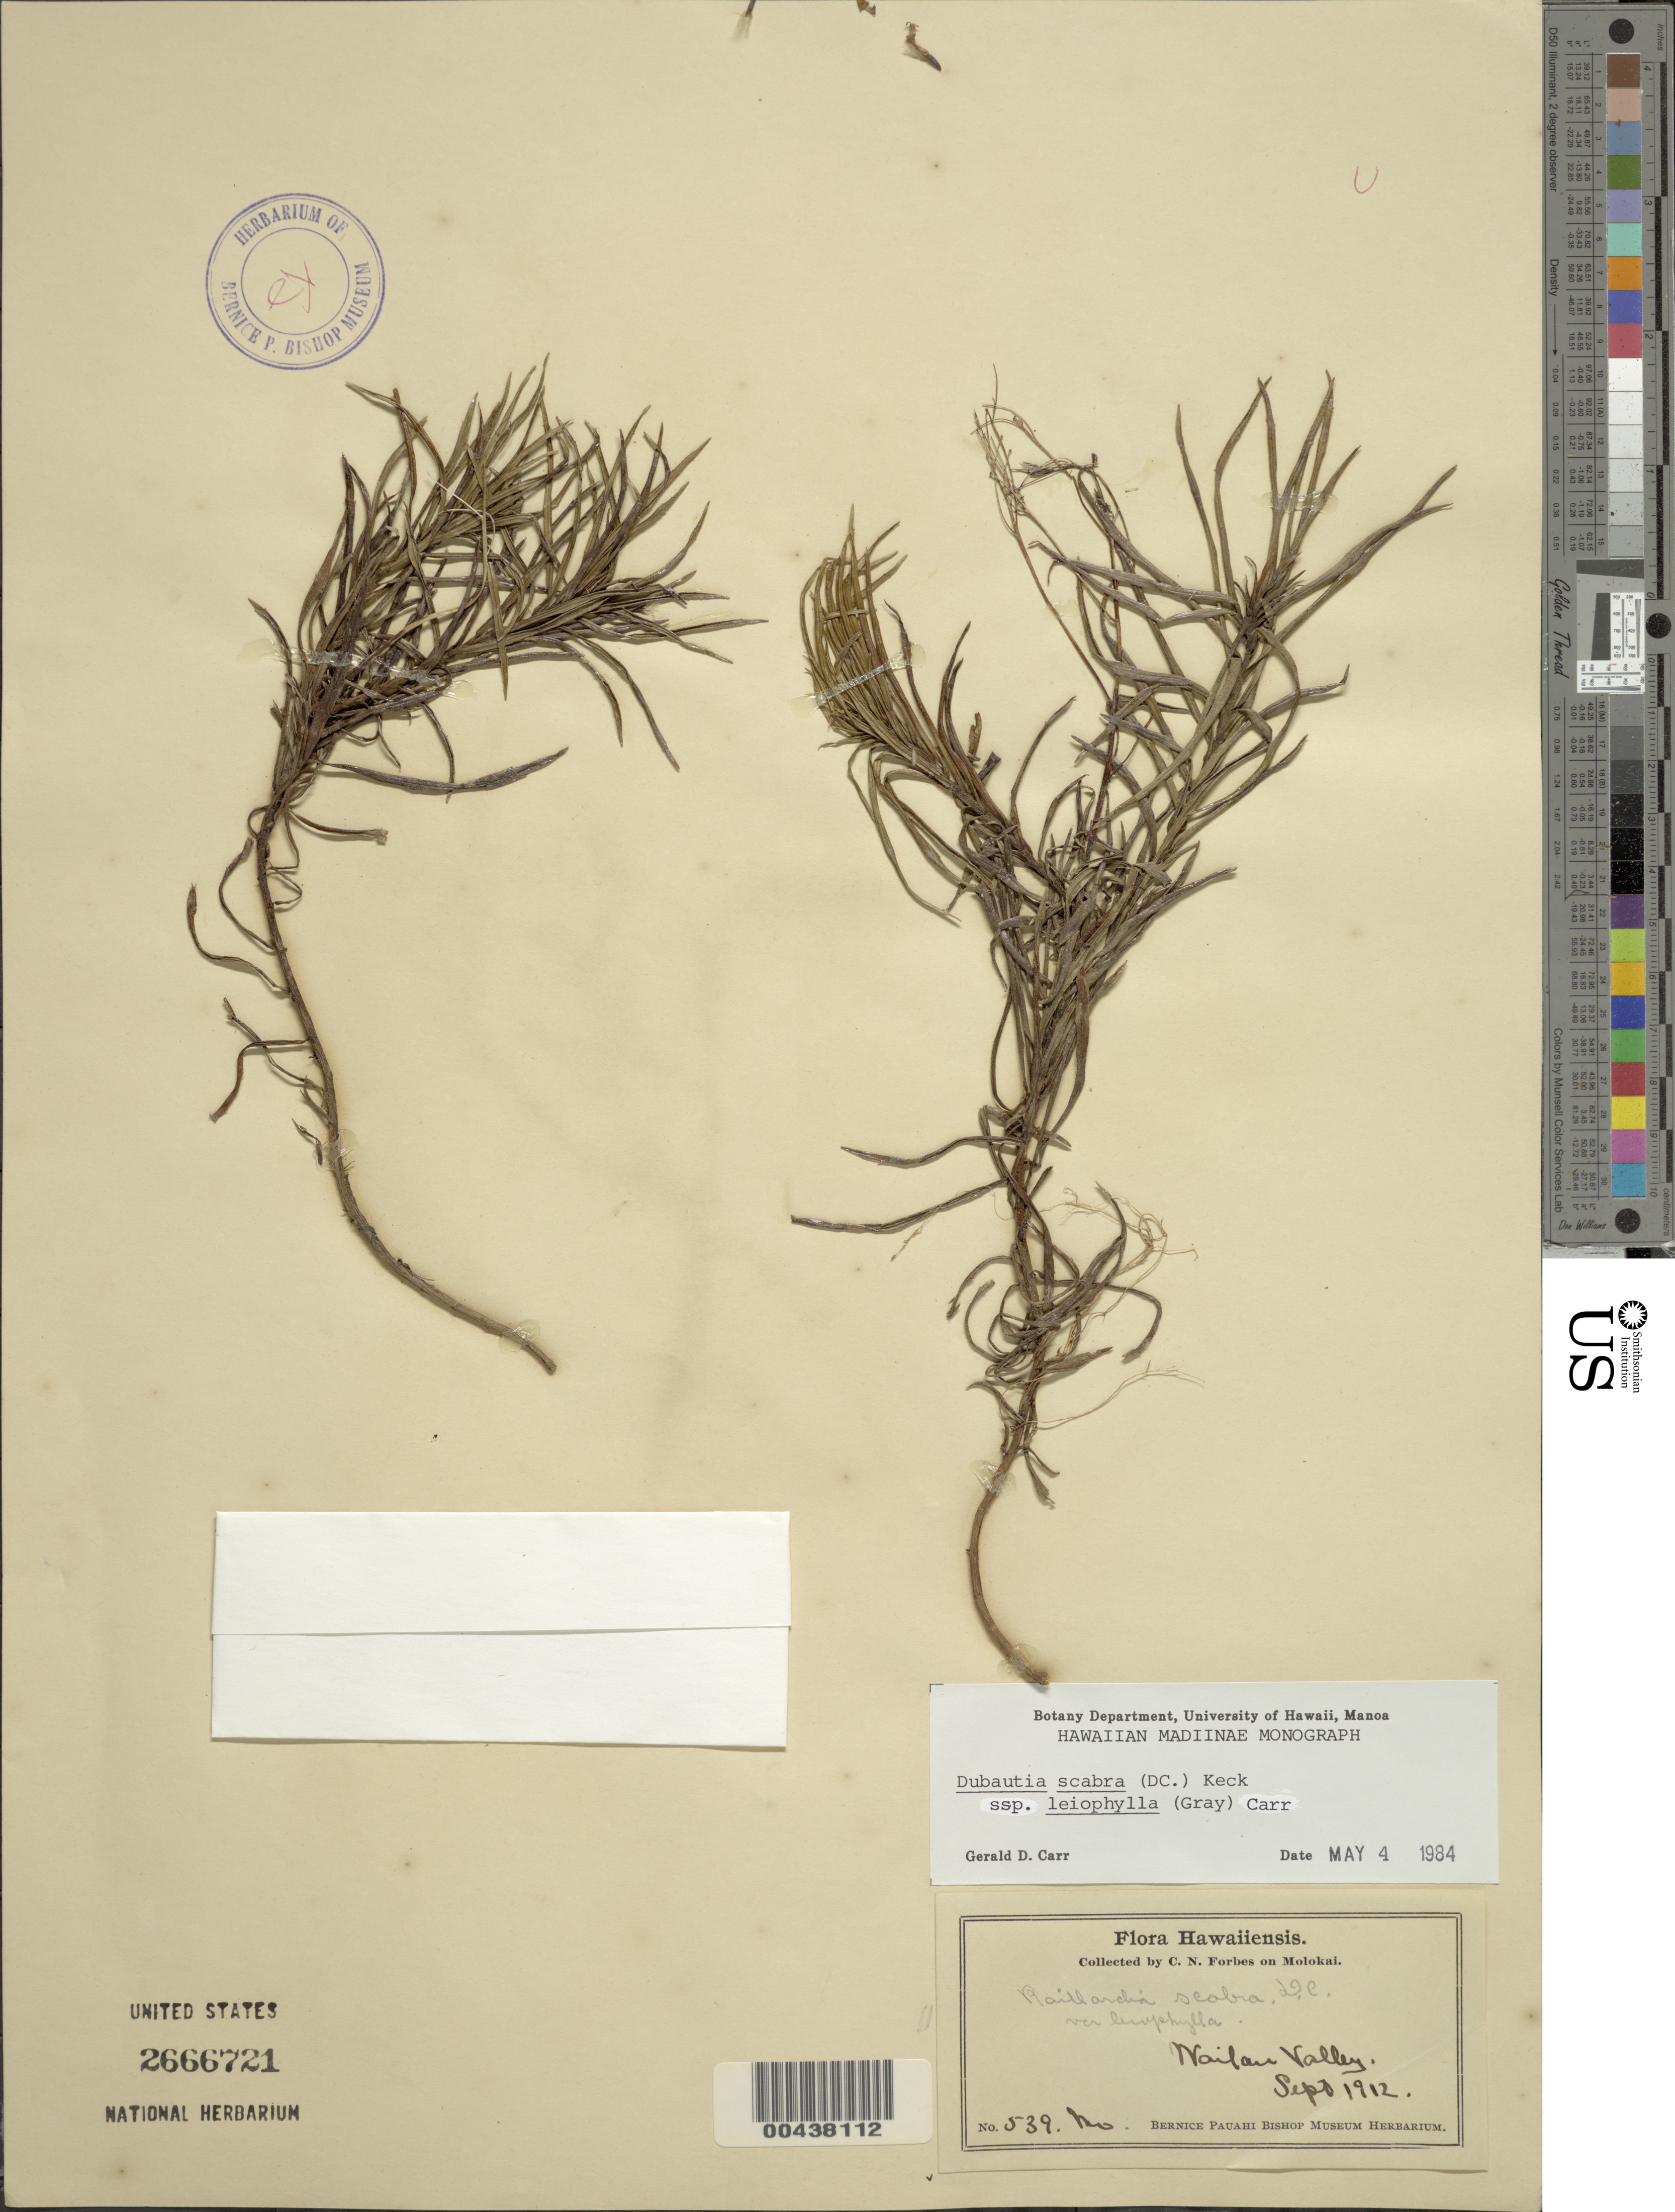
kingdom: Plantae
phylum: Tracheophyta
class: Magnoliopsida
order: Asterales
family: Asteraceae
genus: Dubautia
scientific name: Dubautia scabra subsp. leiophylla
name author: (A. Gray) G.D. Carr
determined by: Carr, G. D.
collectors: C. N. Forbes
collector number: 539.Mo.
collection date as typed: Sep 1912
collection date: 1912-09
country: United States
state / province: Hawaii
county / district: Maui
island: Moloka'i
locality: Wailau Valley.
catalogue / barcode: US 2666721